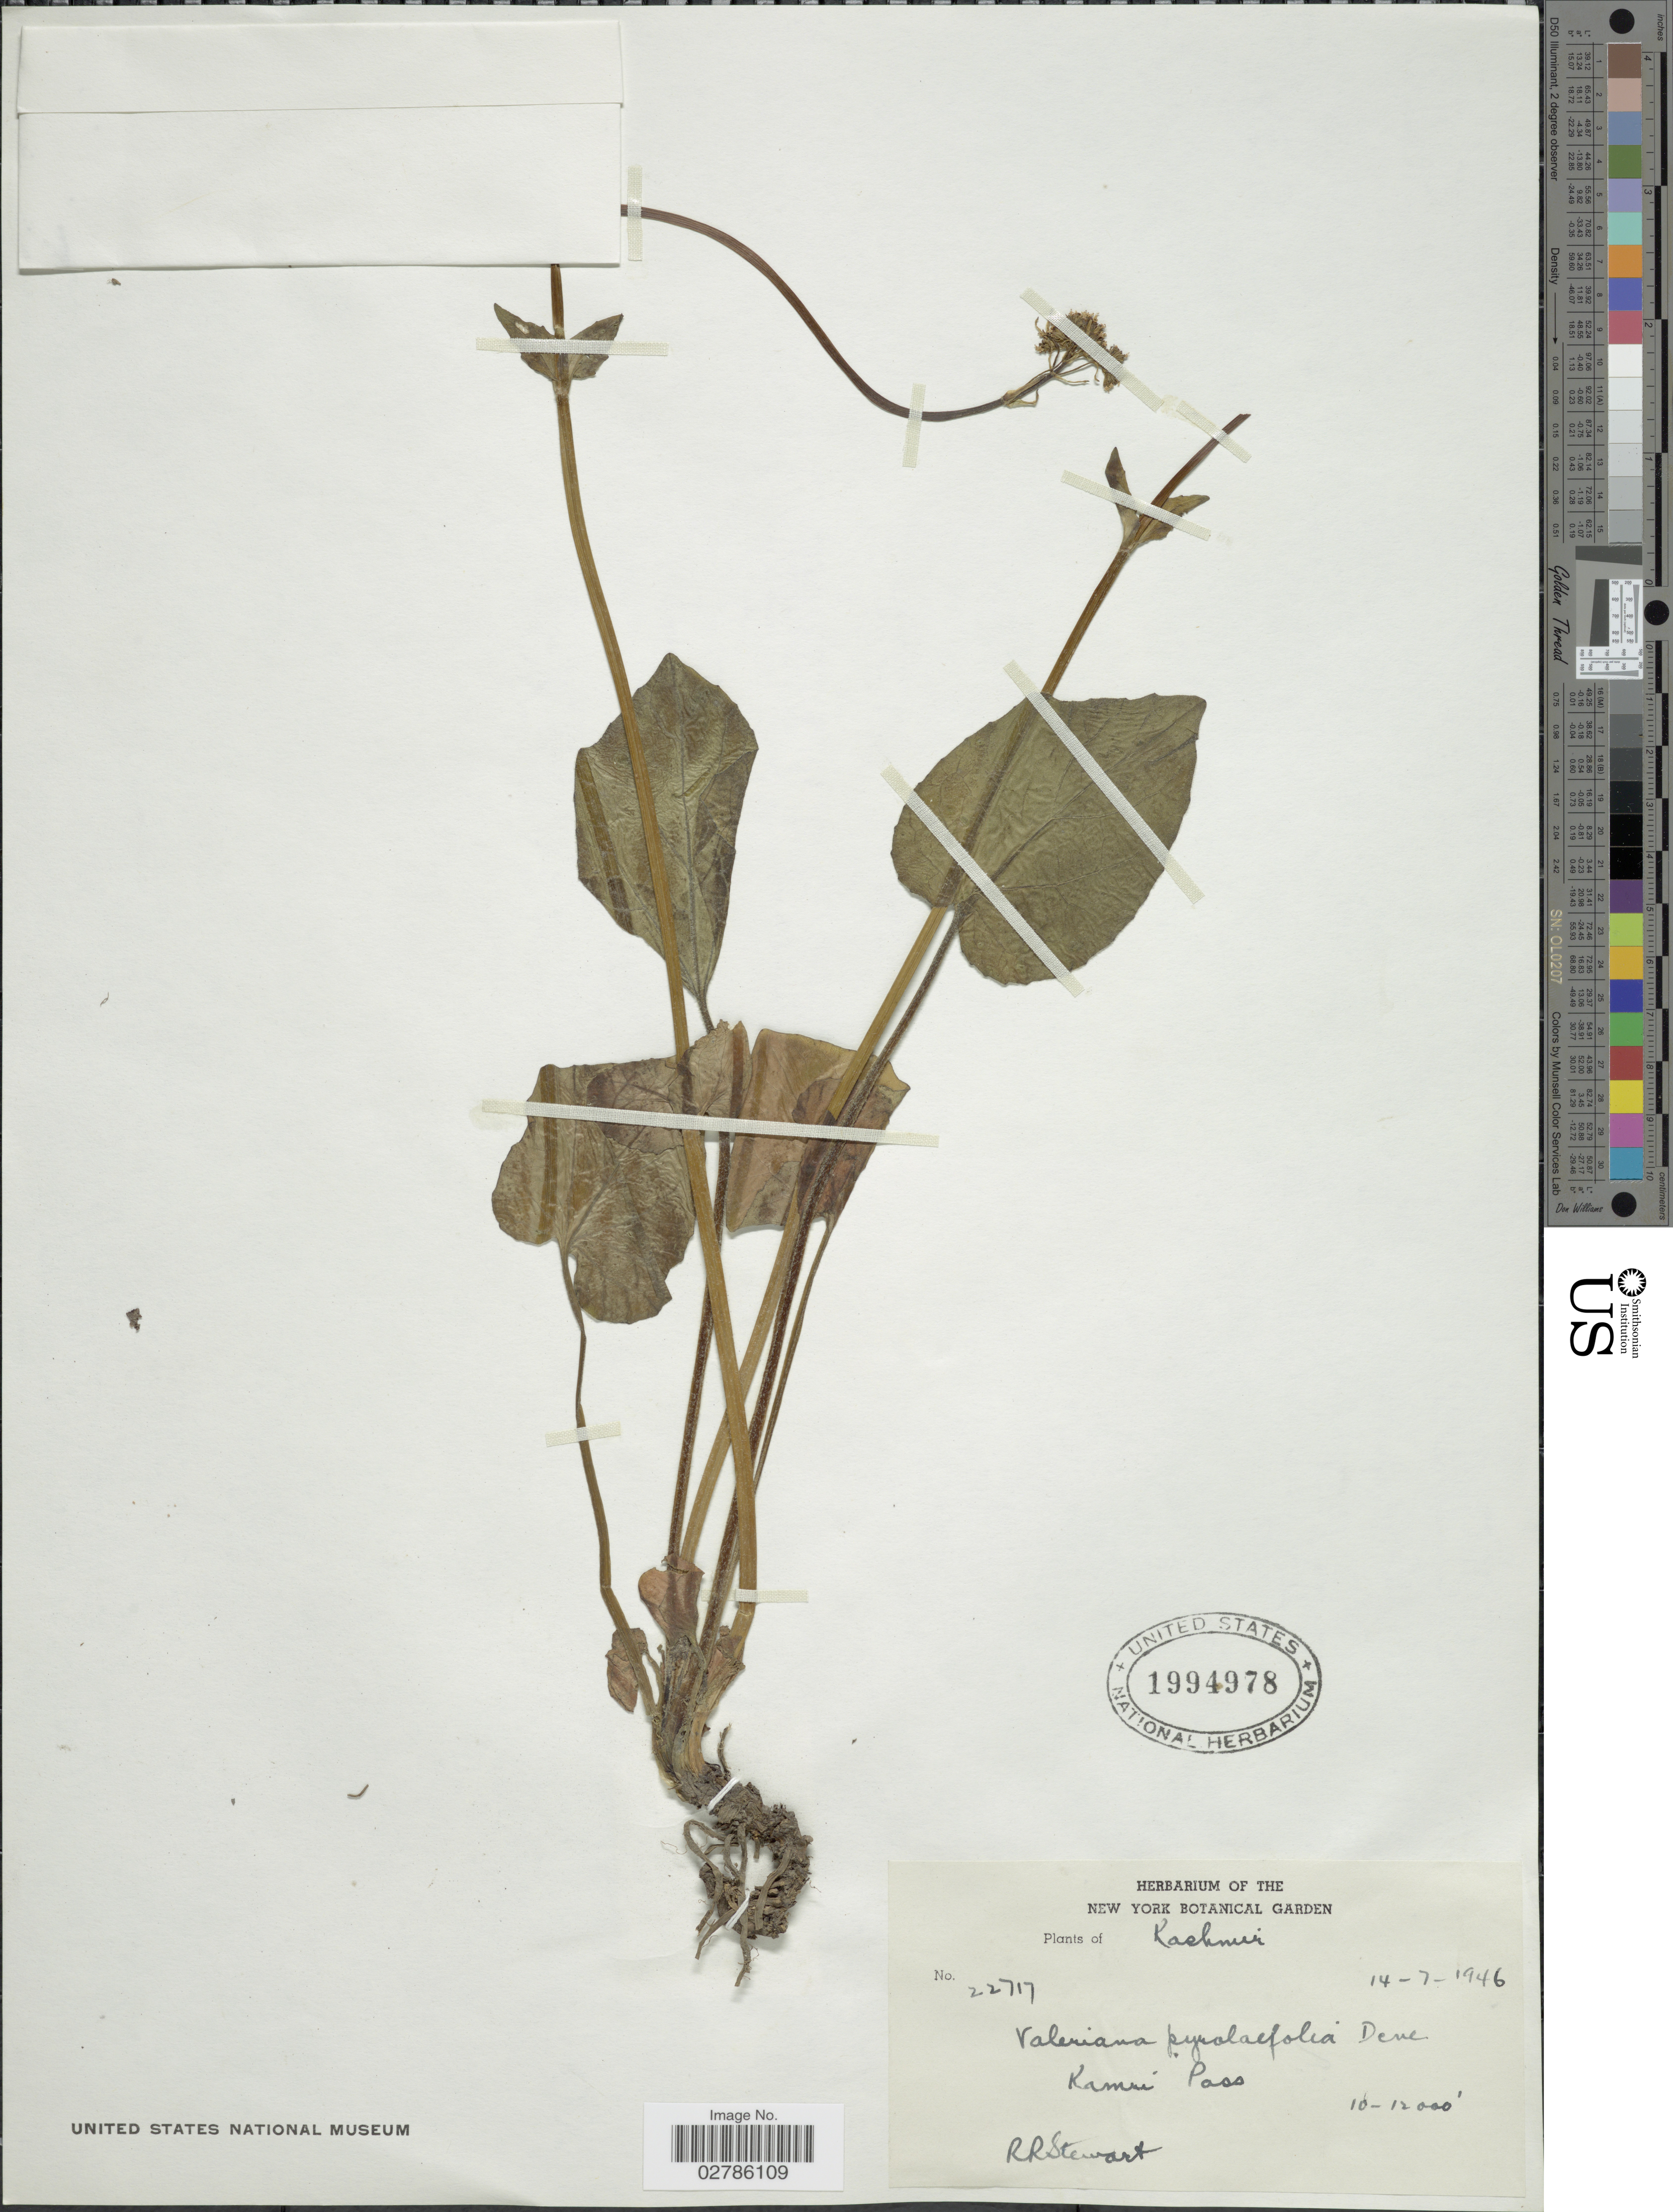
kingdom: Plantae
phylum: Tracheophyta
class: Magnoliopsida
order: Dipsacales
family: Caprifoliaceae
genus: Valeriana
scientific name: Valeriana pyrolifolia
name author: Decne.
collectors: R. R. Stewart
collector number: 22717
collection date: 1946-07-14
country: India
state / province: Jammu and Kashmir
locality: Kashmir, Kamri Pass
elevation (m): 3048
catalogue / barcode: US 1994978